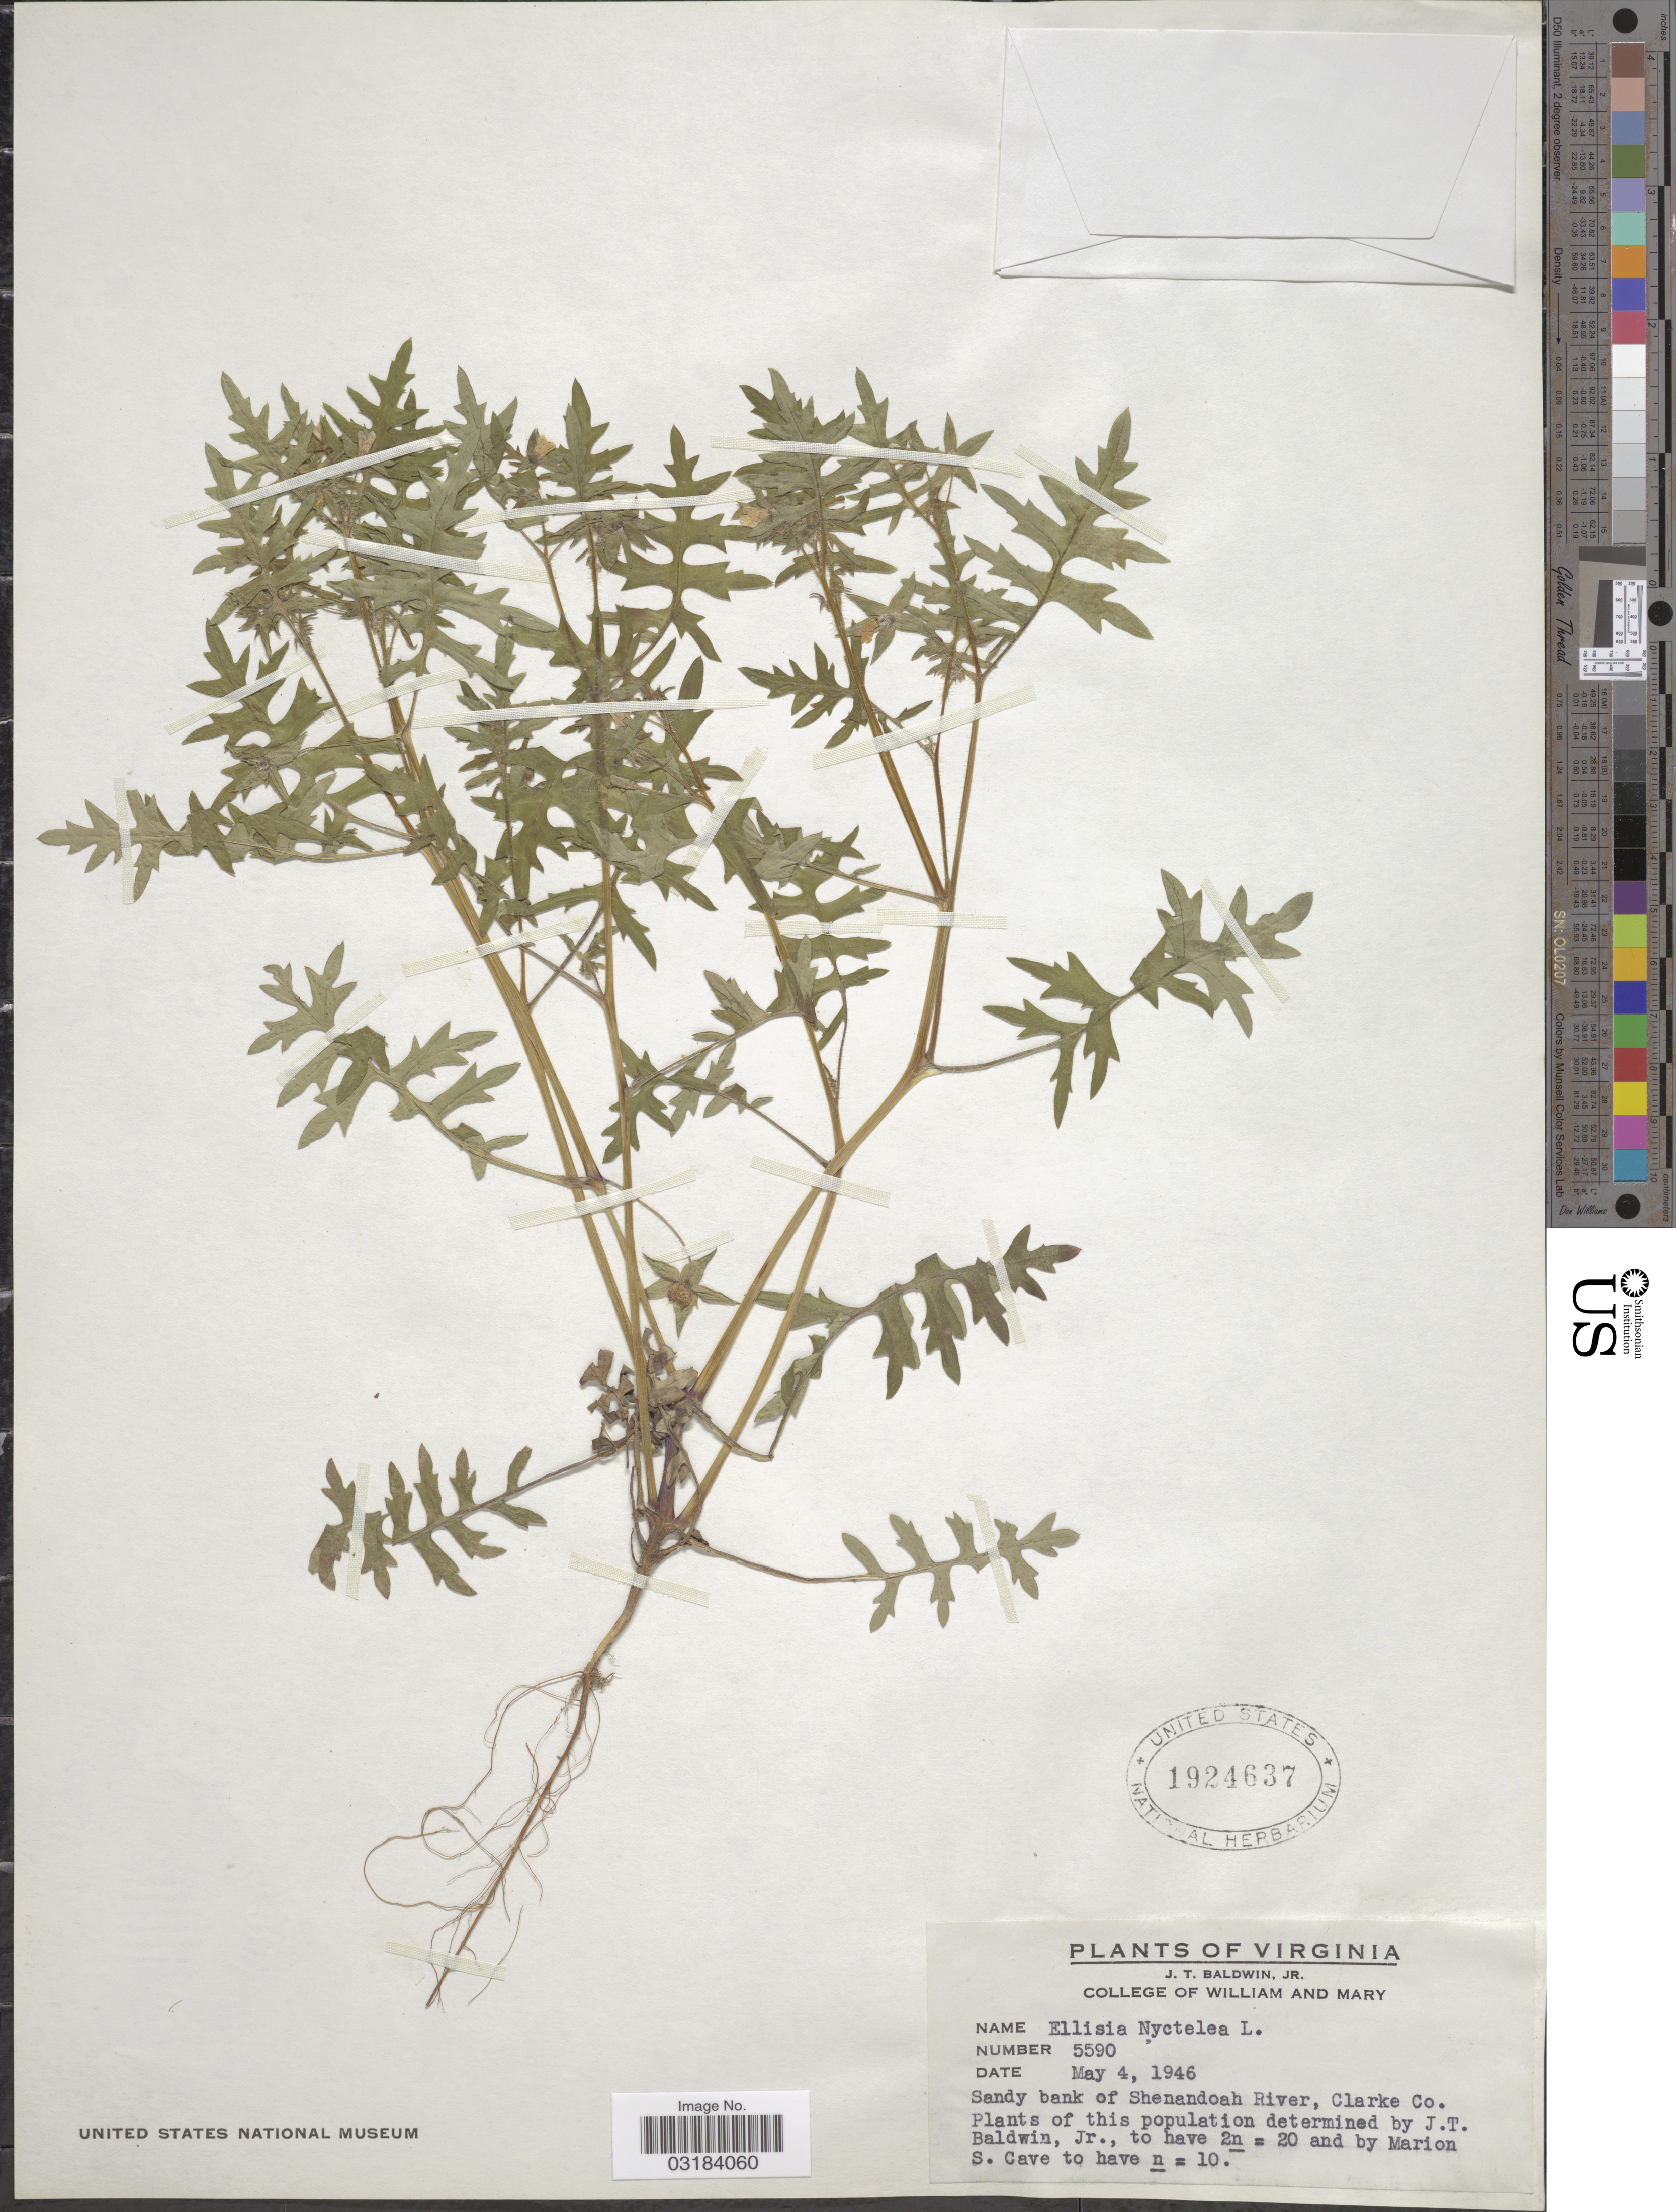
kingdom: Plantae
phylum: Tracheophyta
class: Magnoliopsida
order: Boraginales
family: Hydrophyllaceae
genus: Ellisia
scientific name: Ellisia nyctelea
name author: L.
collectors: J. T. Baldwin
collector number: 5590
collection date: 1946-05-04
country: United States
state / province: Virginia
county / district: Clarke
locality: Sandy bank of Shenandoah River, Clarke Co.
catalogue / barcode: US 1924637